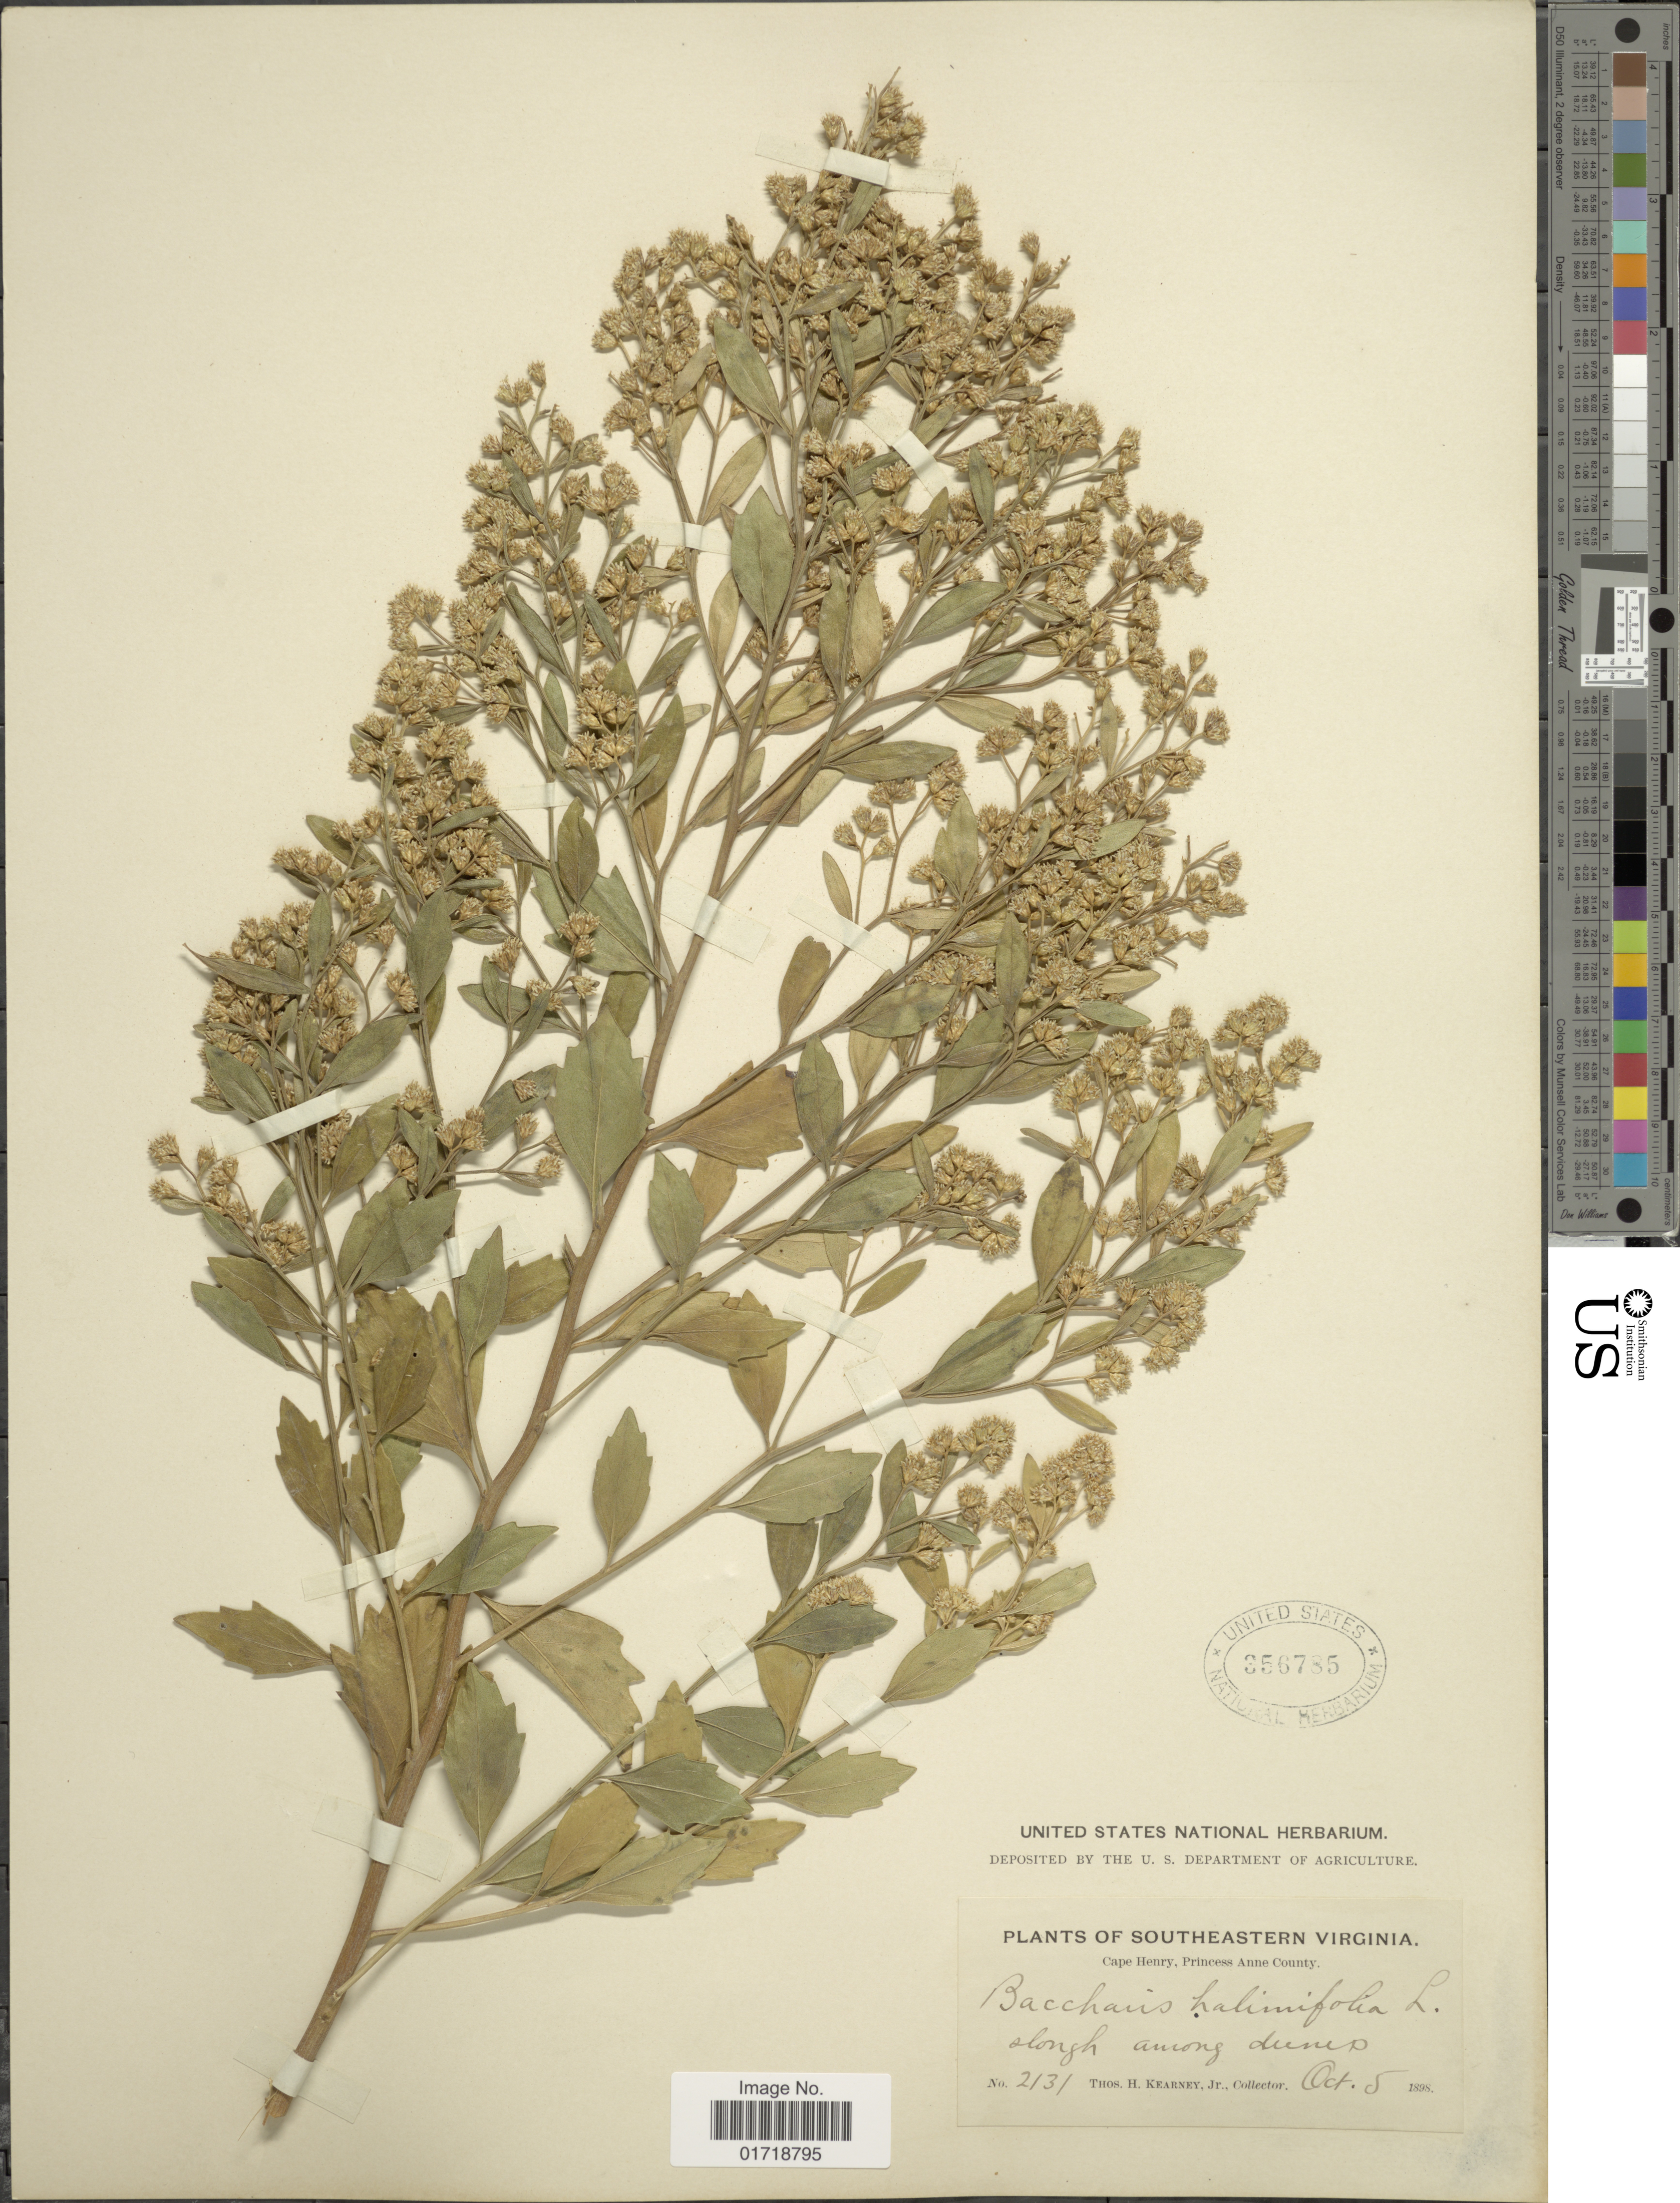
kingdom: Plantae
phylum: Tracheophyta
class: Magnoliopsida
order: Asterales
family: Asteraceae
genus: Baccharis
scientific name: Baccharis halimifolia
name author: L.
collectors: T. H. Kearney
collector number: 2131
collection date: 1898-10-05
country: United States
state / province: Virginia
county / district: City of Virginia Beach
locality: Southeastern Virginia, Cape Henry, Princess Anne County, slough among dunes.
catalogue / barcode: US 356785